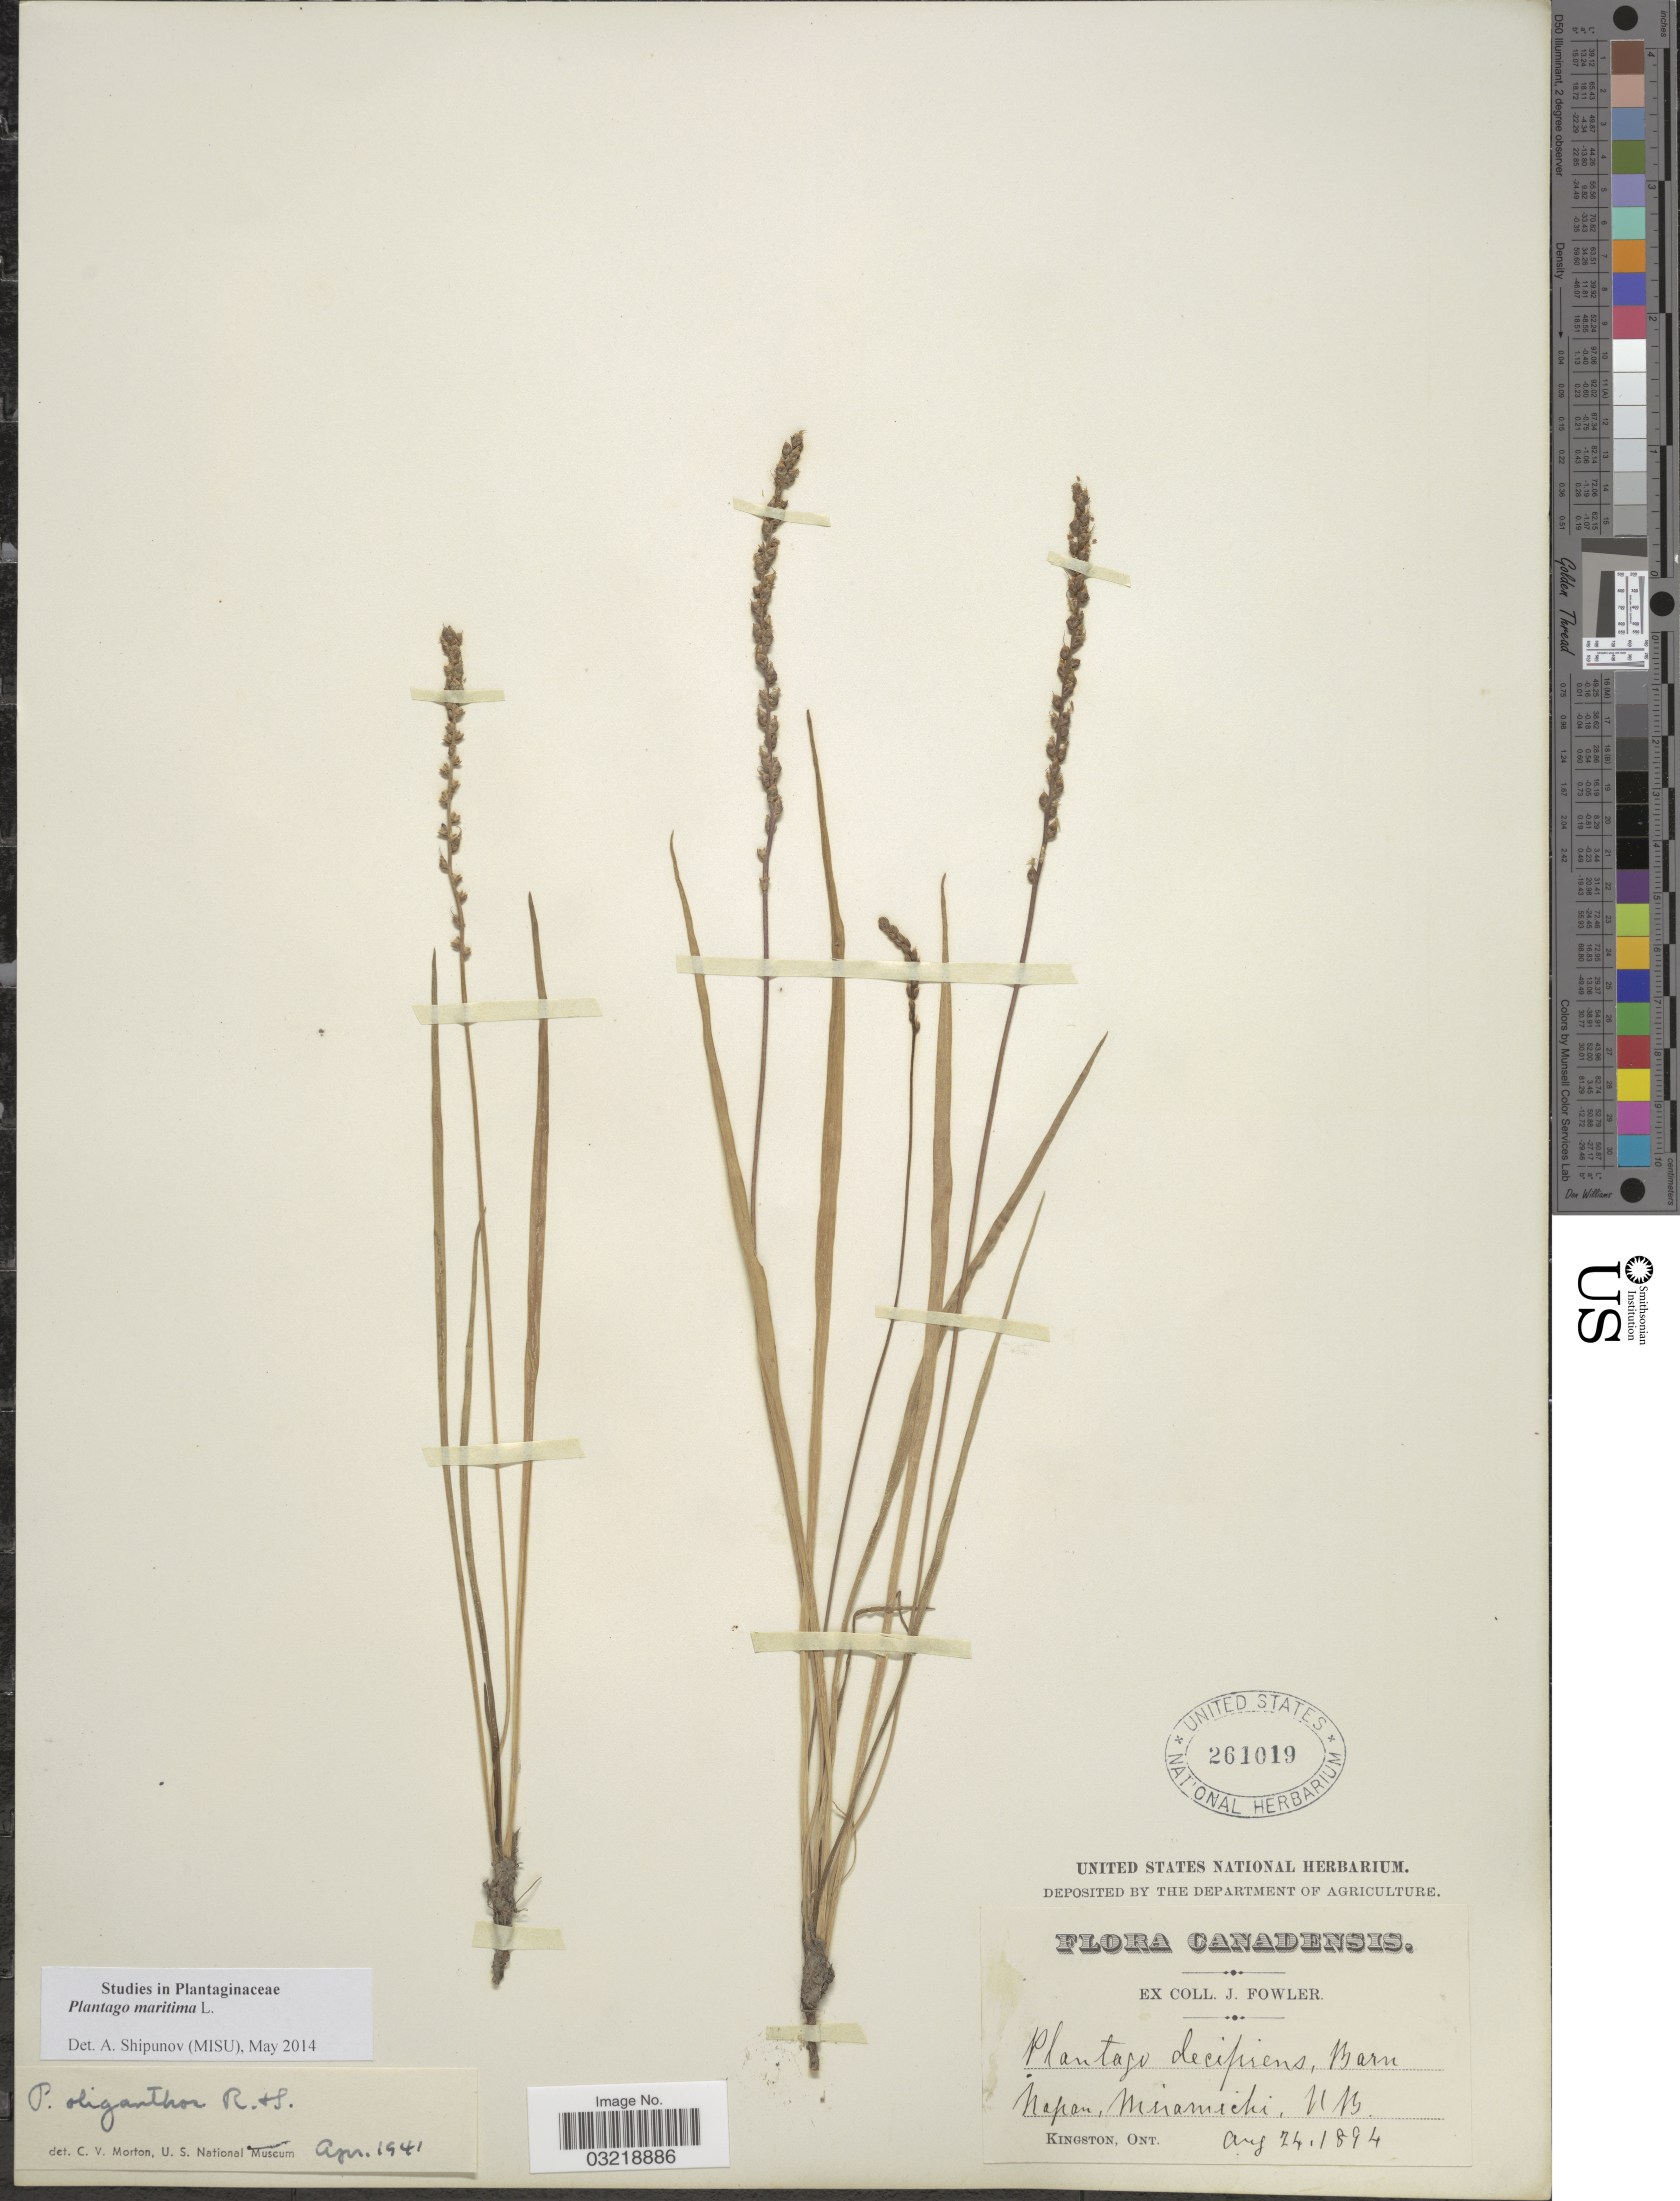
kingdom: Plantae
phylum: Tracheophyta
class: Magnoliopsida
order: Lamiales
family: Plantaginaceae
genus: Plantago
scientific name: Plantago maritima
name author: L.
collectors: J. Fowler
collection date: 1894-08-24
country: Canada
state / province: New Brunswick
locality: Napan, Miramichi.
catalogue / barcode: US 261019